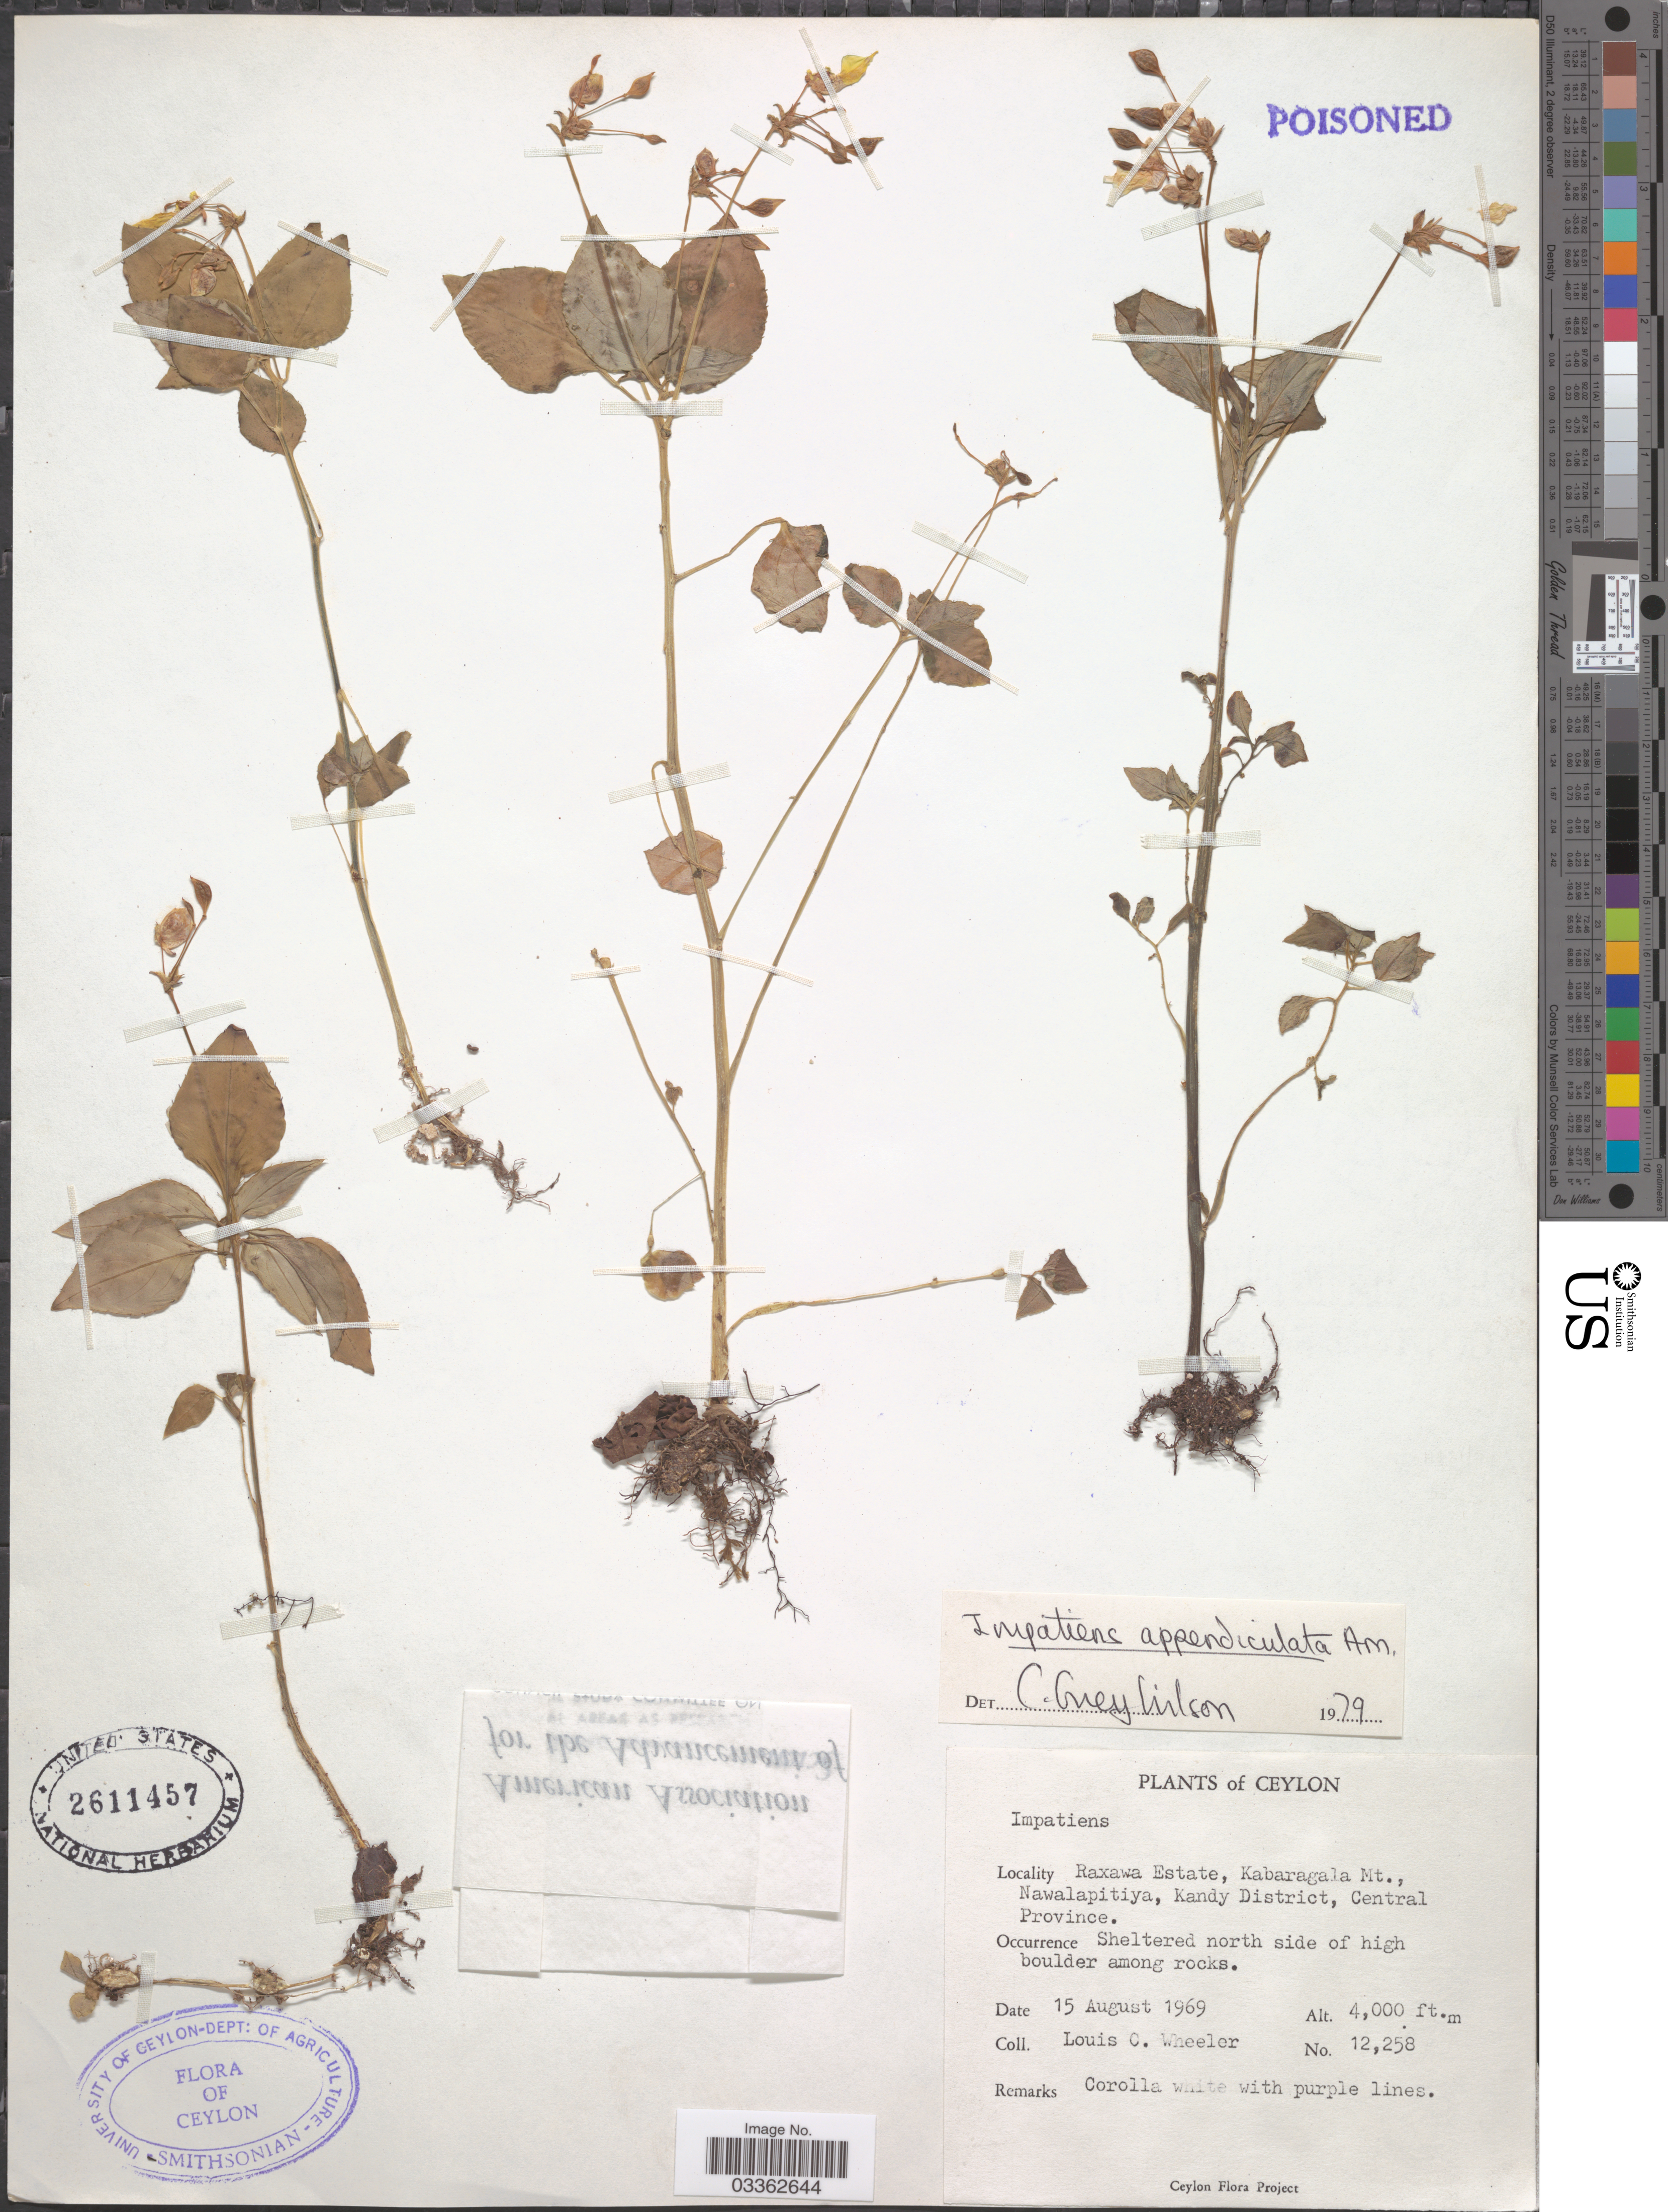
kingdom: Plantae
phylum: Tracheophyta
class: Magnoliopsida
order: Ericales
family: Balsaminaceae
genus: Impatiens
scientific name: Impatiens appendiculata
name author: Arn.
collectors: L. C. Wheeler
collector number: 12258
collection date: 1969-08-15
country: Sri Lanka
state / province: Central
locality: Ceylon. Raxawa Estate, Kabaragala Mt., Nawalapitiya, Kandy District.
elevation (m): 1219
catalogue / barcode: US 2611457